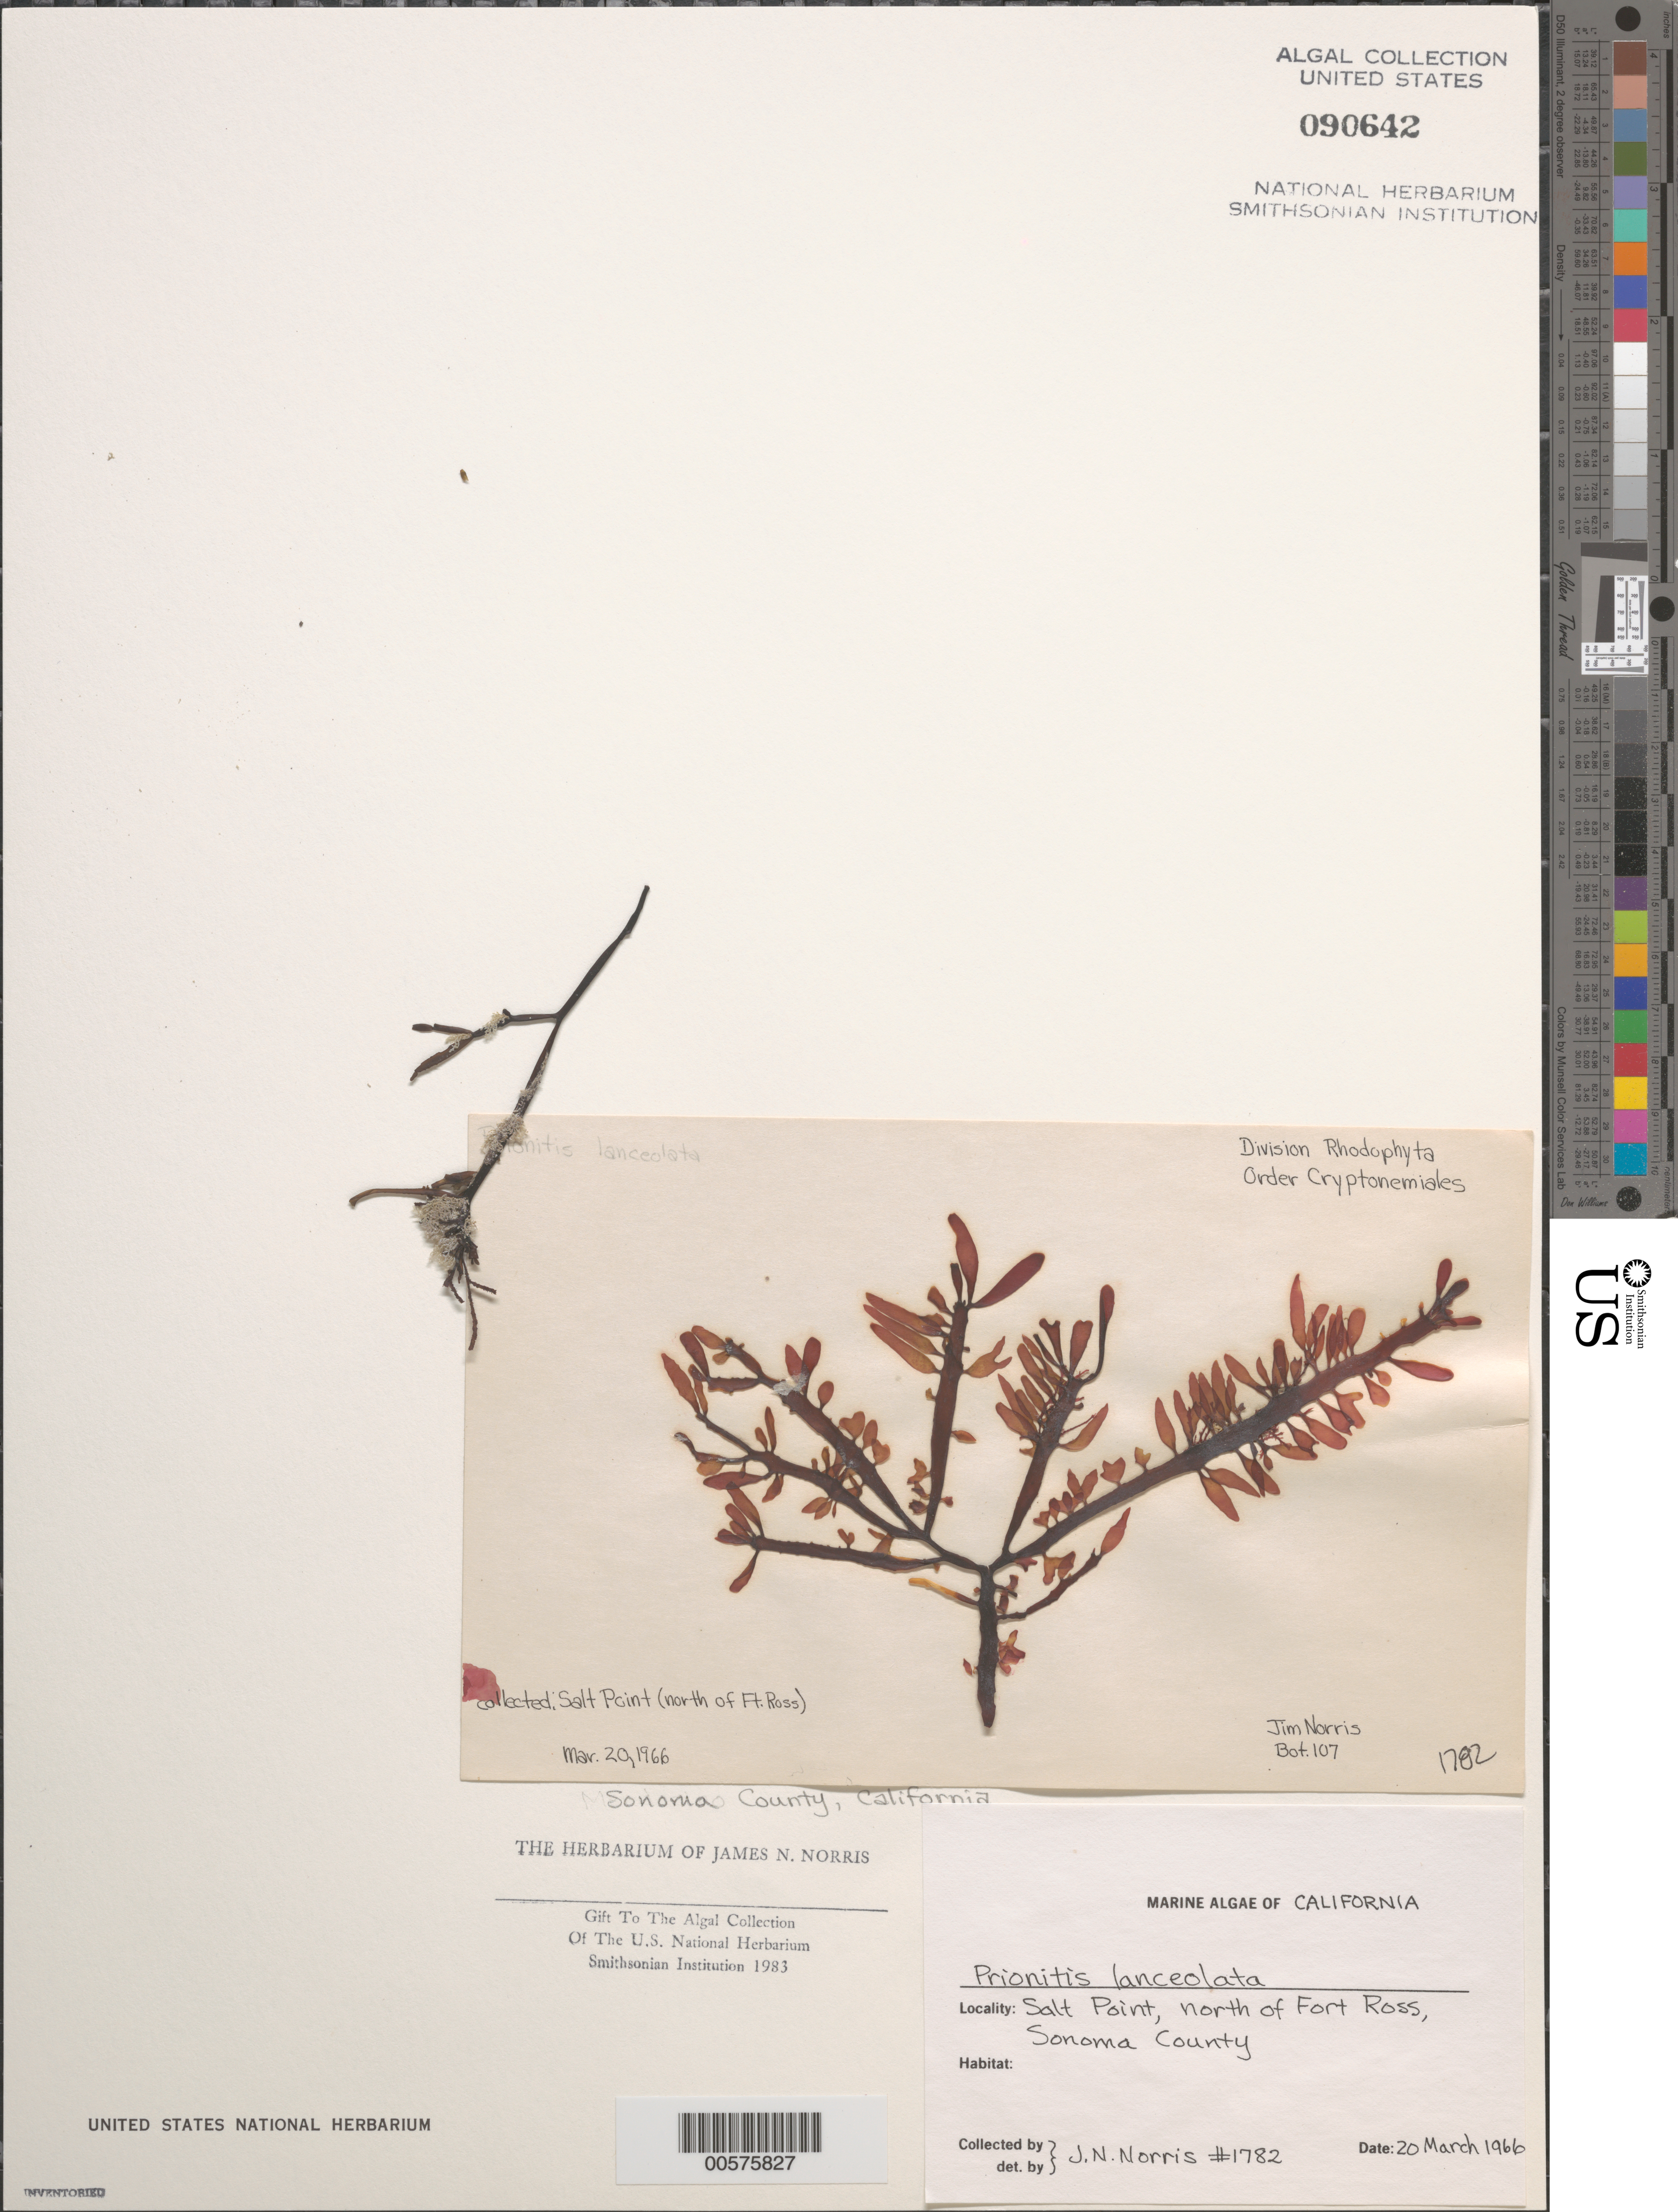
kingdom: Plantae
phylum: Rhodophyta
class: Florideophyceae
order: Cryptonemiales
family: Cryptonemiaceae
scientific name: Prionitis lanceolata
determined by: Norris, James N.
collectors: J. N. Norris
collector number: JN-1782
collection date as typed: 20 Mar 1966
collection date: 1966-03-20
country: United States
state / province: California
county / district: Sonoma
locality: Salt point, north of Fort Ross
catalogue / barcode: US 90642